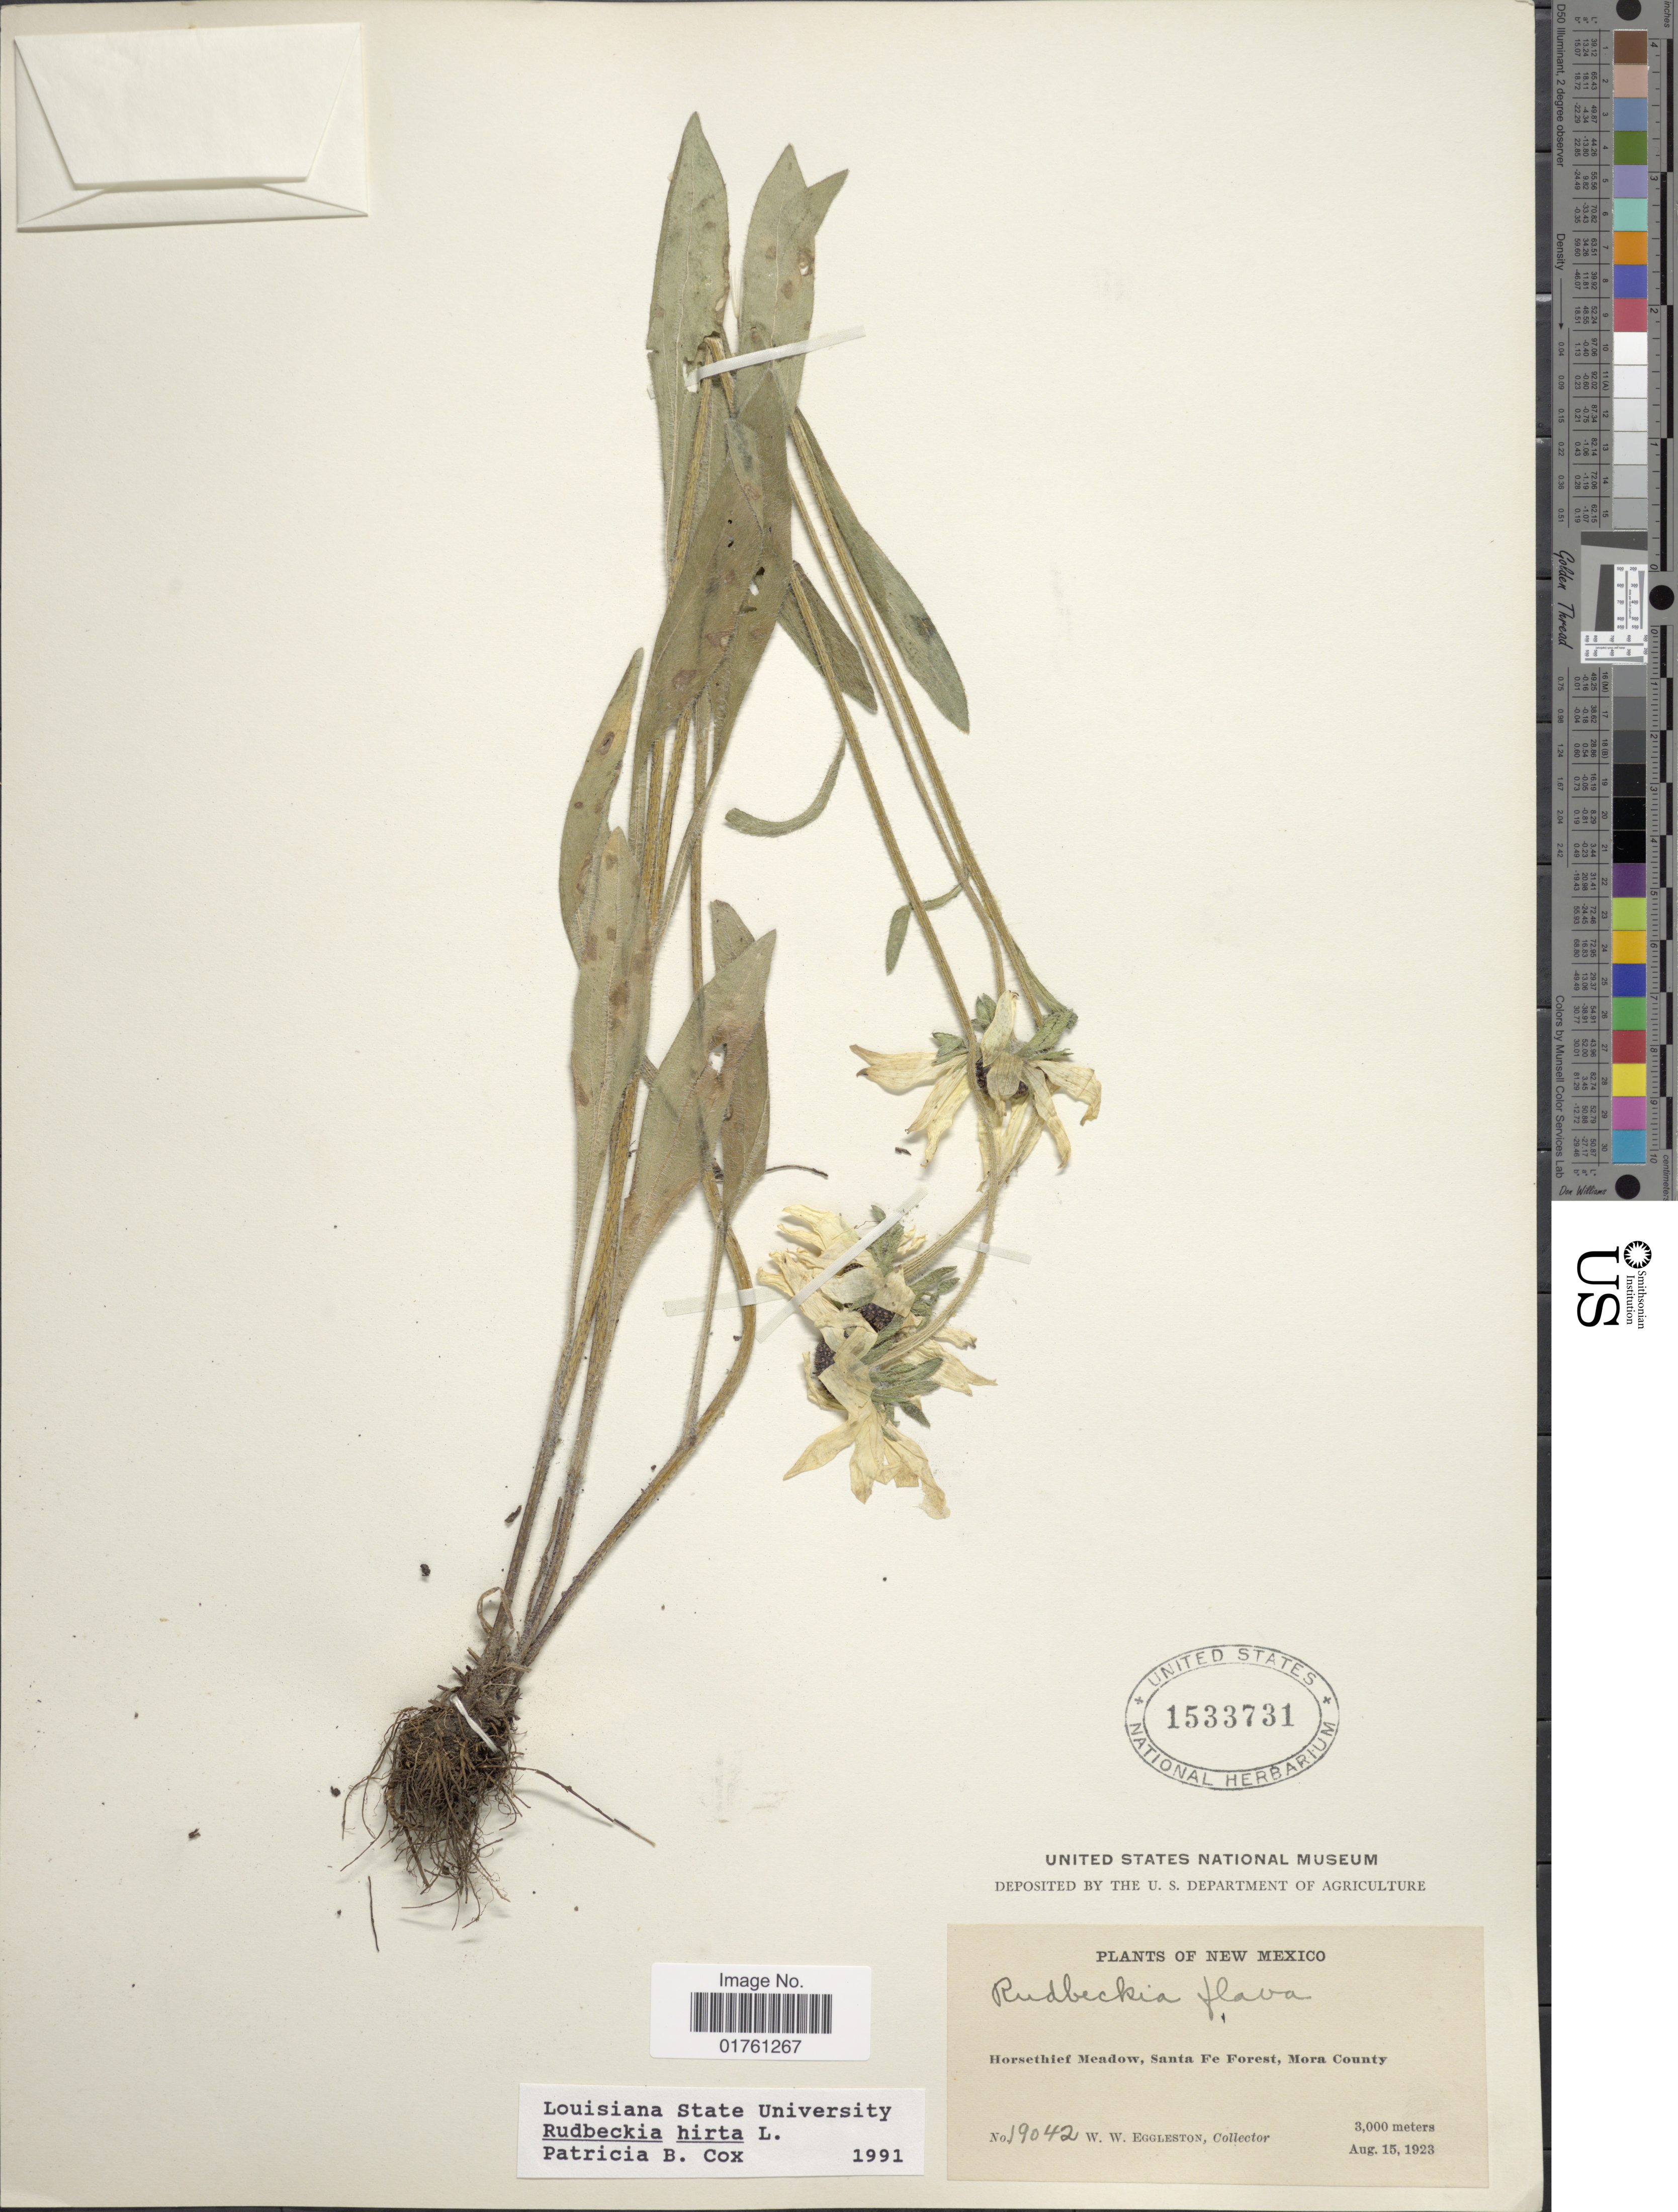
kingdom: Plantae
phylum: Tracheophyta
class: Magnoliopsida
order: Asterales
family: Asteraceae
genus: Rudbeckia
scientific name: Rudbeckia hirta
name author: L.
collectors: W. W. Eggleston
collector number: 19042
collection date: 1923-08-15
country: United States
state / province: New Mexico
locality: Horsethief Meadow, Santa Fe Forest, Mora County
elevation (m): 3000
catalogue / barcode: US 1533731